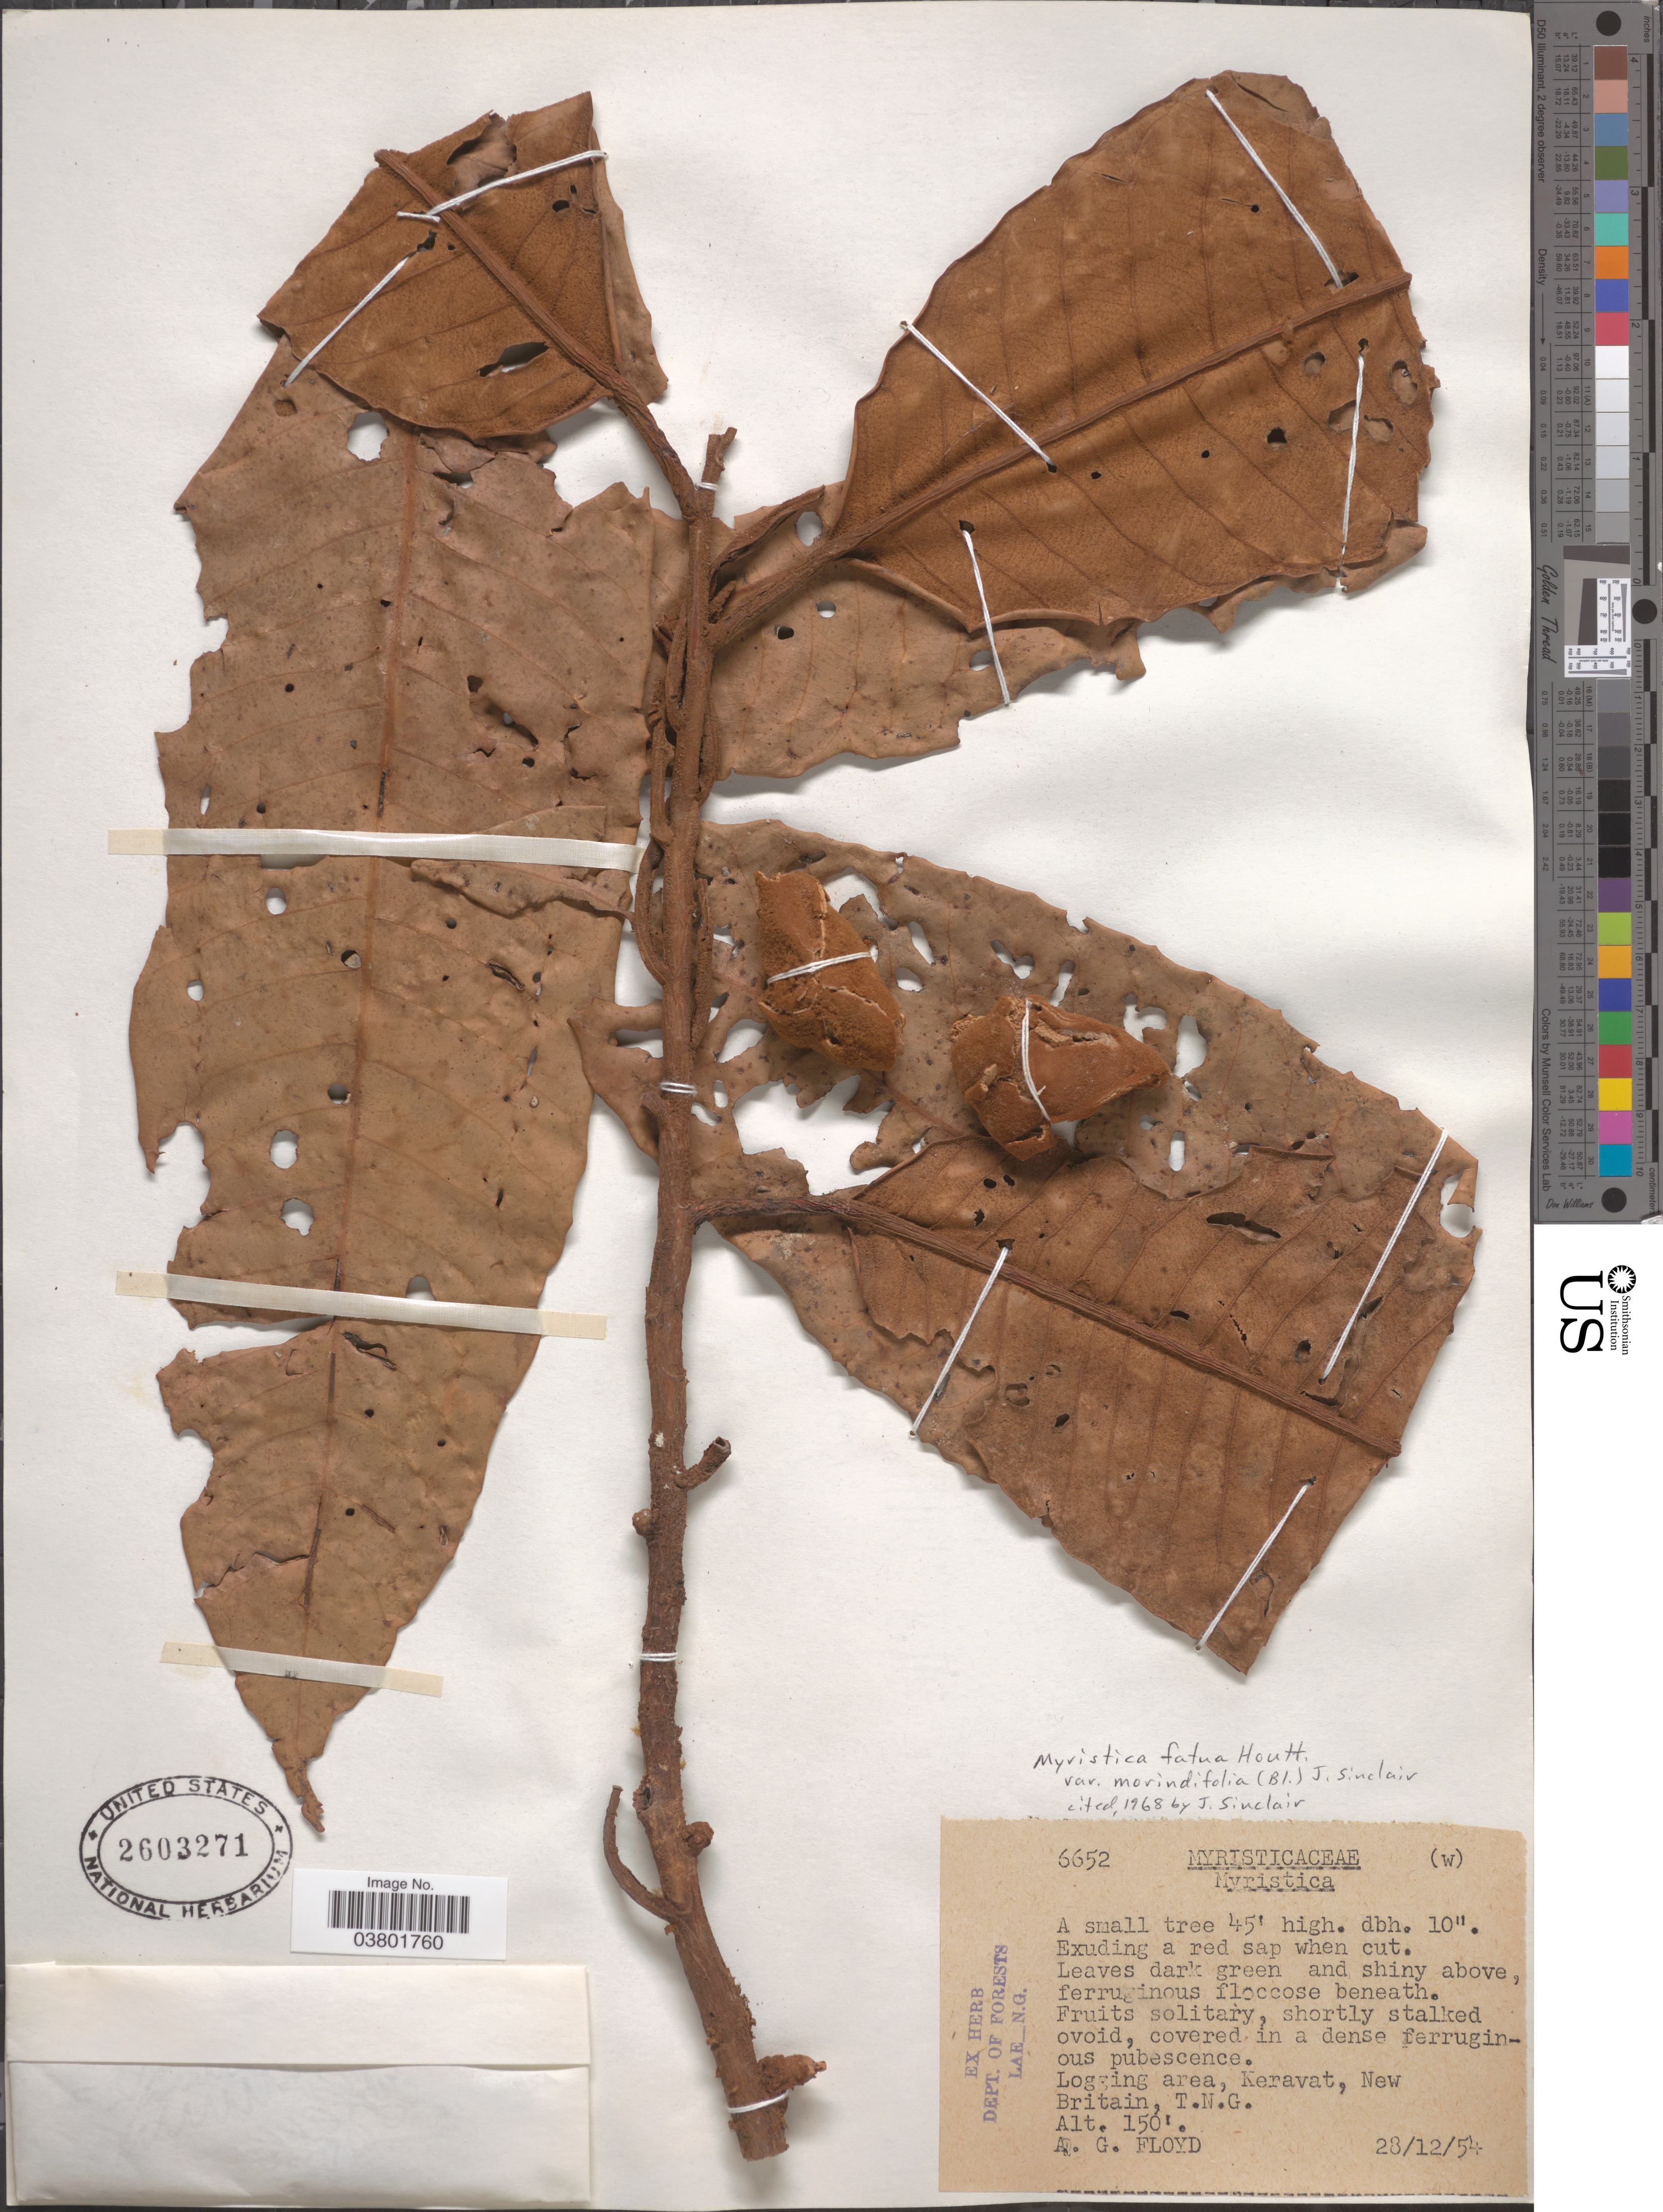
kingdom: Plantae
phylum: Tracheophyta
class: Magnoliopsida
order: Magnoliales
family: Myristicaceae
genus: Myristica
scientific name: Myristica fatua var. morindifolia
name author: (Blume) J. Sinclair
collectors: A. G. Floyd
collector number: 6652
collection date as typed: Transcribed d/m/y: 28/12/54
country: Papua New Guinea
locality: Logging area, Keravat, New Britain, T.N.G.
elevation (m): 46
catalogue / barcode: US 2603271